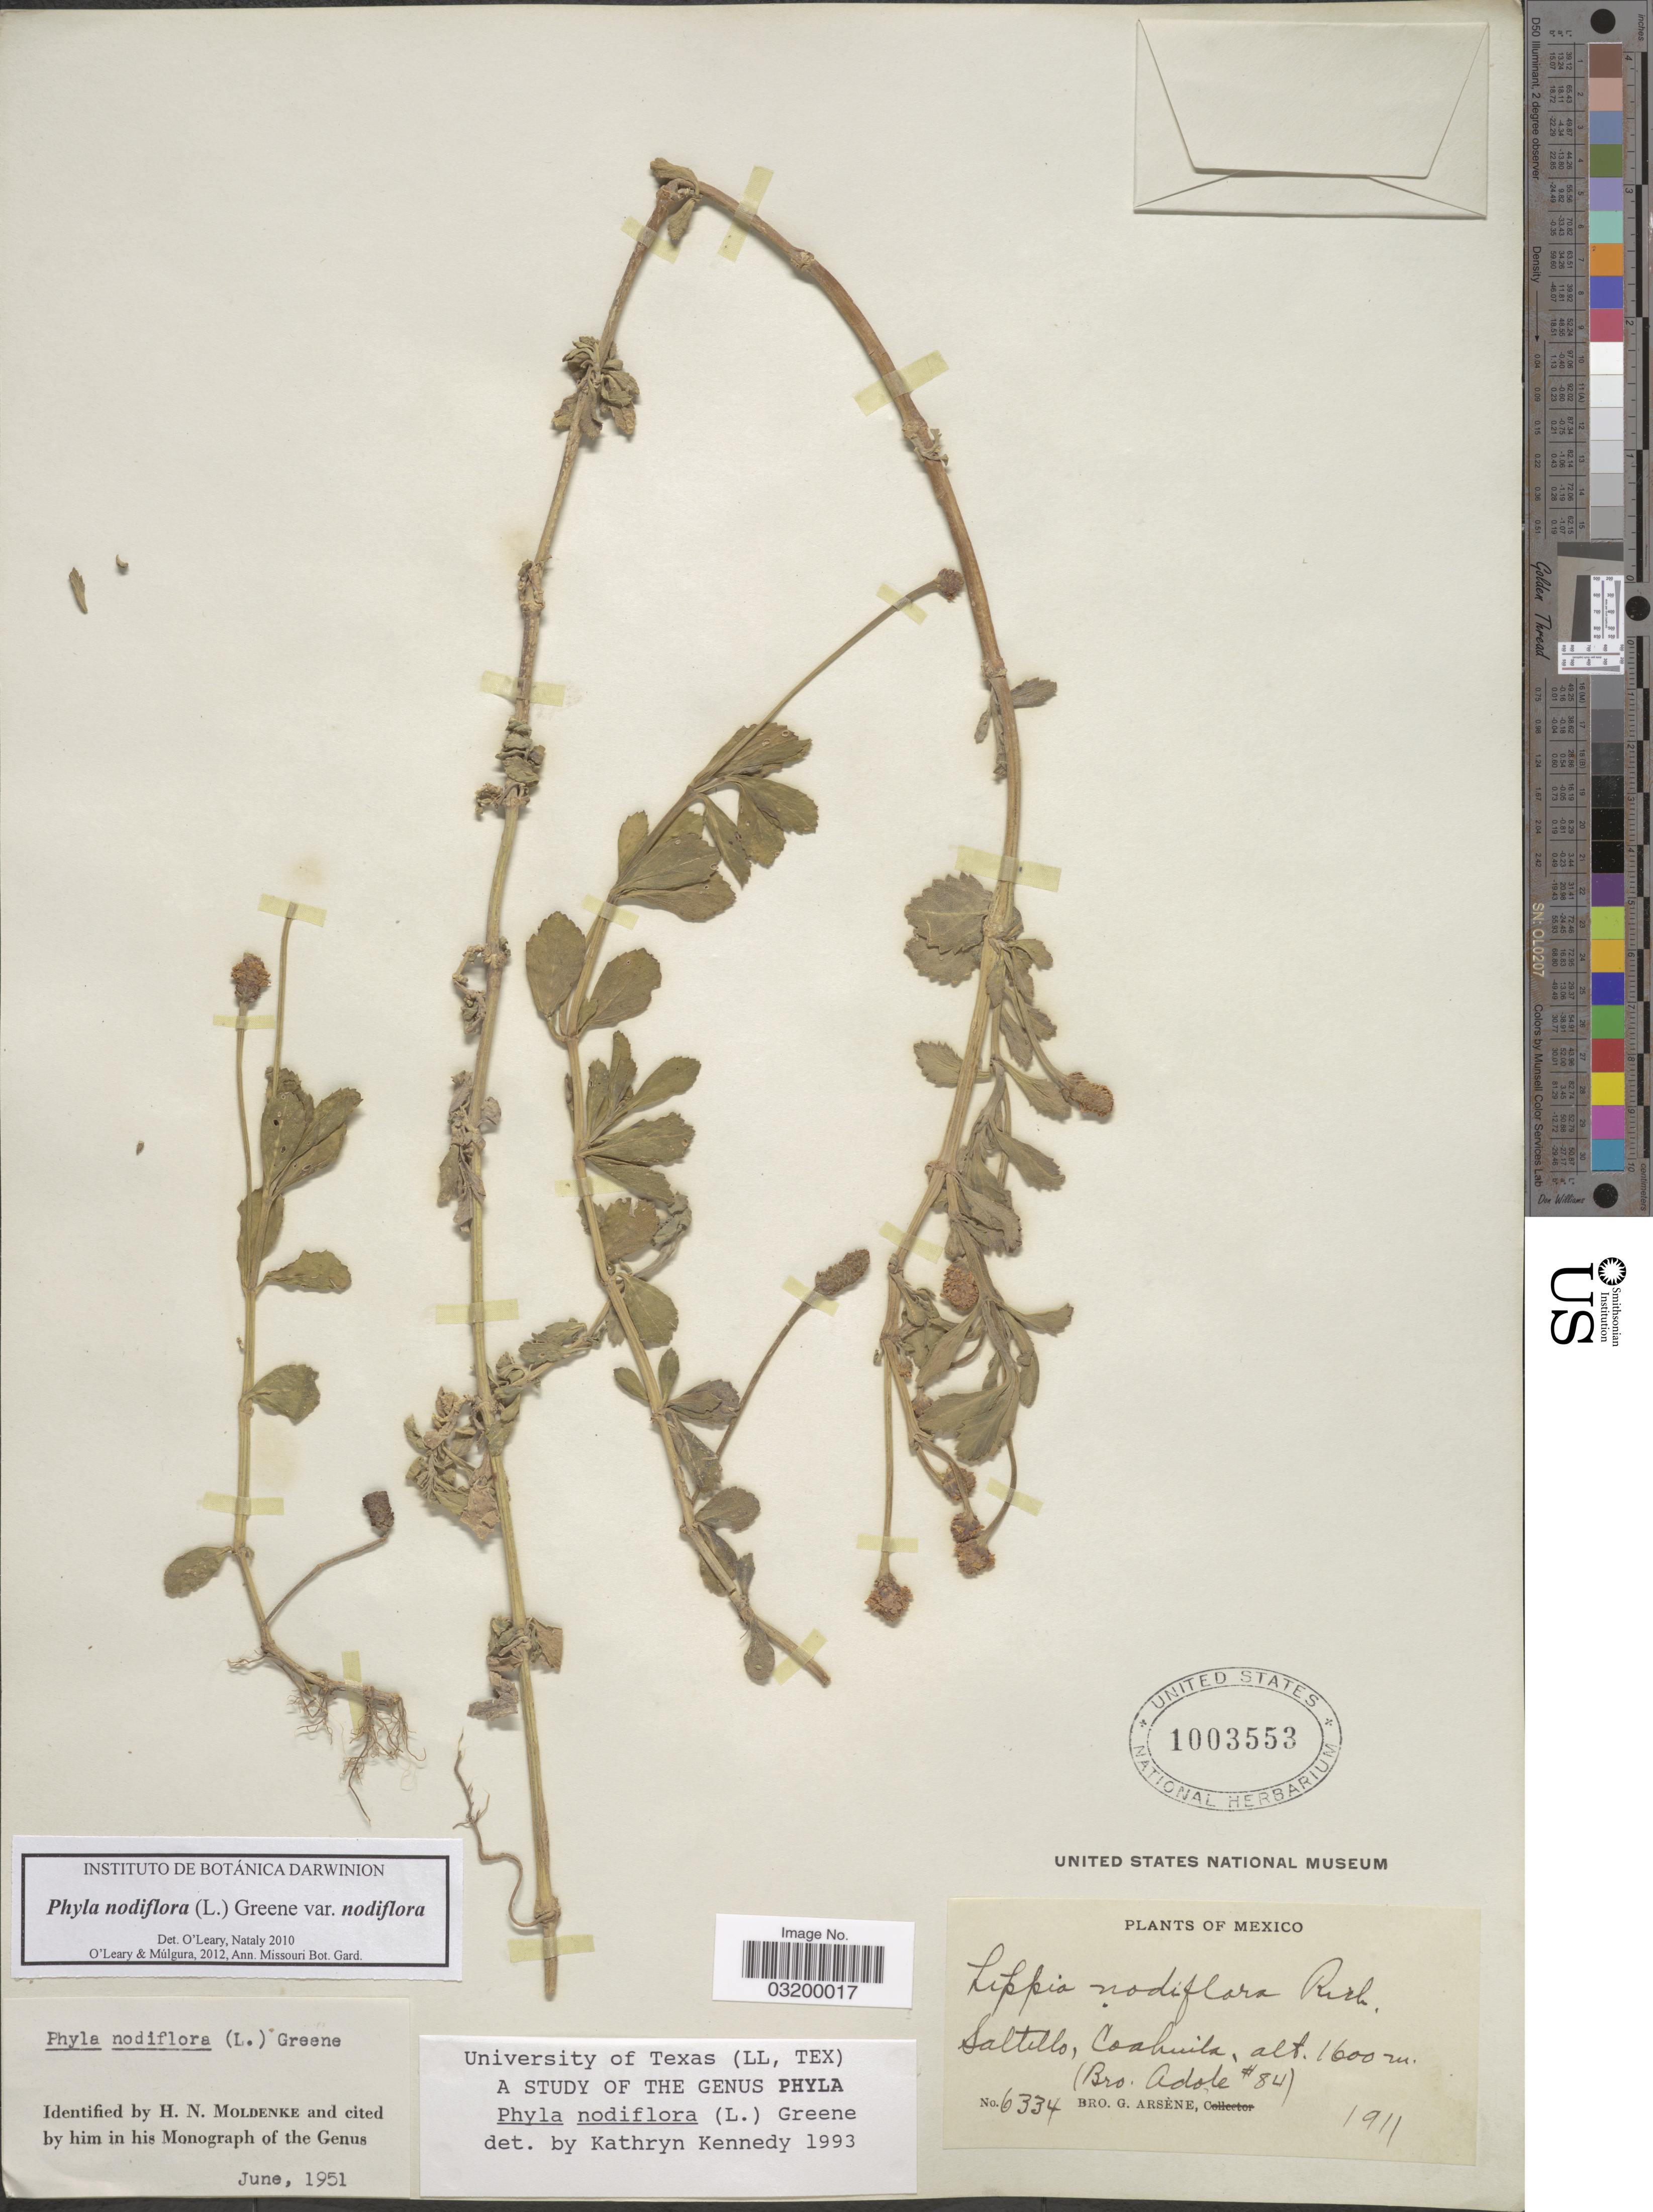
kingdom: Plantae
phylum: Tracheophyta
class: Magnoliopsida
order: Lamiales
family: Verbenaceae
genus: Phyla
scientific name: Phyla nodiflora var. nodiflora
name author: (L.) Greene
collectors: Bro. G. Arsène & Bro. Adole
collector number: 6334/84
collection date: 1911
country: Mexico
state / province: Coahuila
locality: Saltillo.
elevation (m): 1600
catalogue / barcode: US 1003553